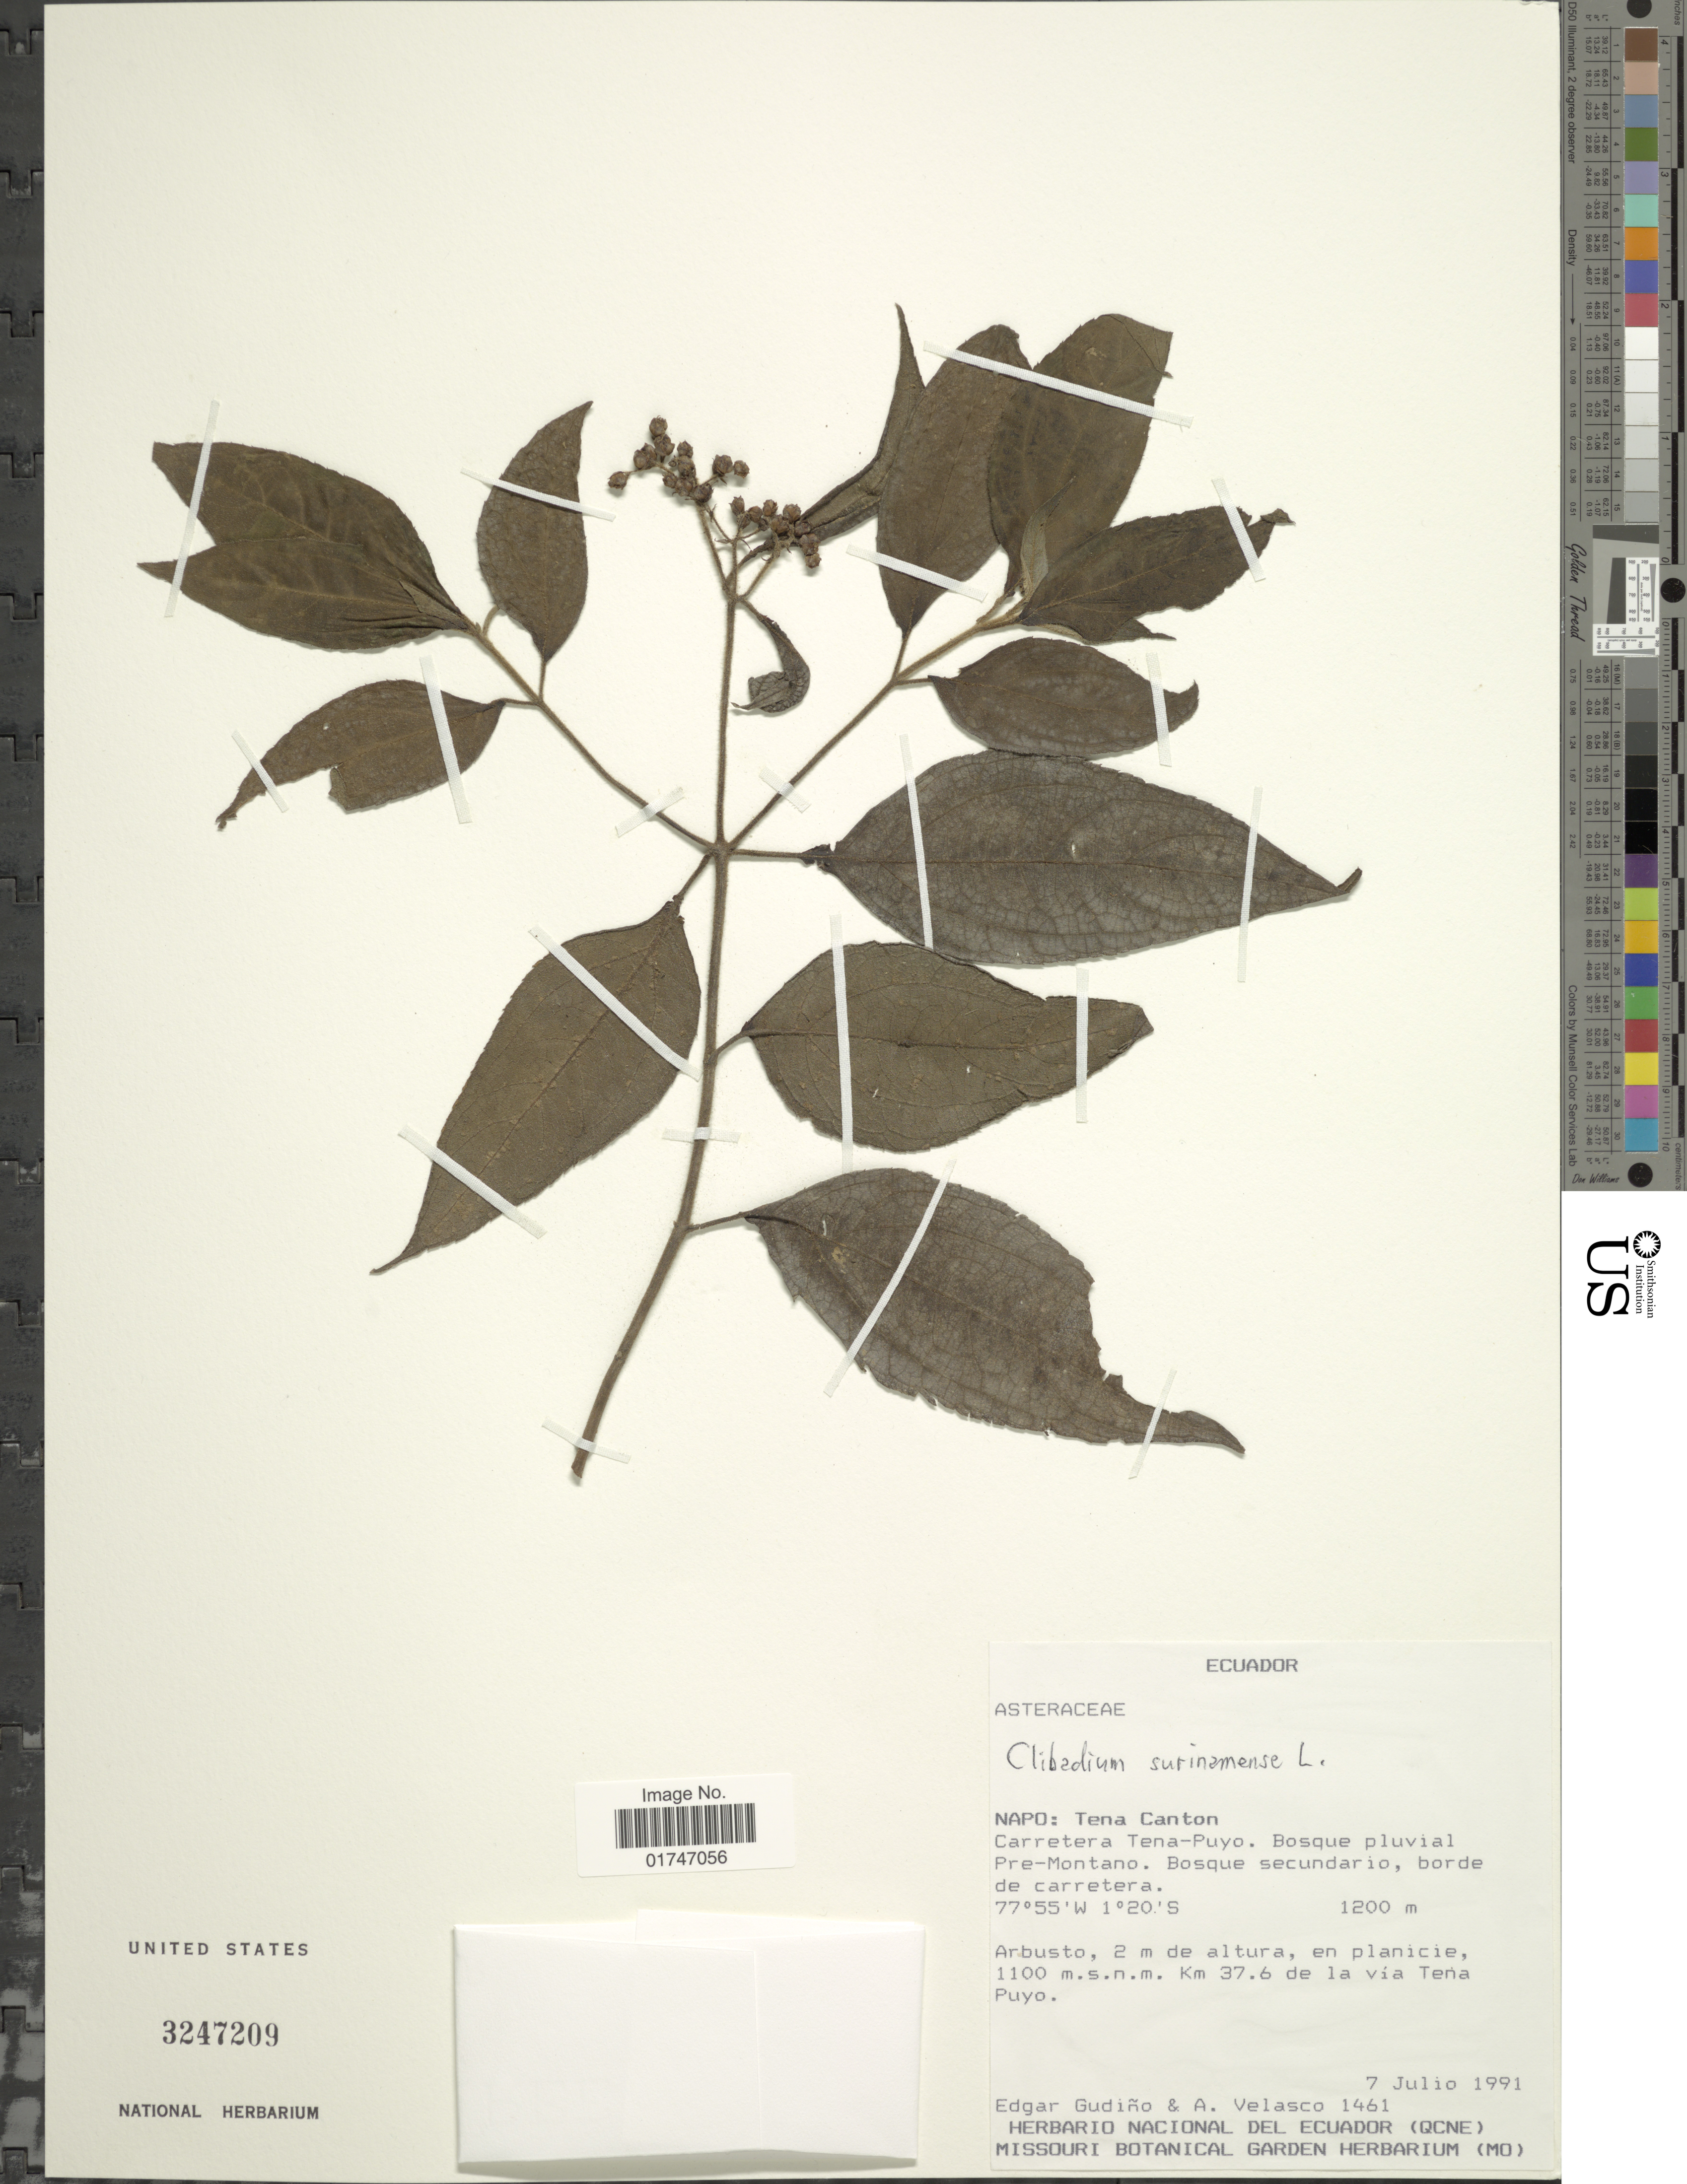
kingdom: Plantae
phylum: Tracheophyta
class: Magnoliopsida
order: Asterales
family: Asteraceae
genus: Clibadium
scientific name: Clibadium surinamense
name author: L.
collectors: E. Gudiño & A. Velasco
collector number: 1461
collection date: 1991-07-07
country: Ecuador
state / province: Napo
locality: Napo: Tena Canton. Carretera Tena-Puyo. Bosque pluvial Pre-Montano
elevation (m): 1200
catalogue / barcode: US 3247209